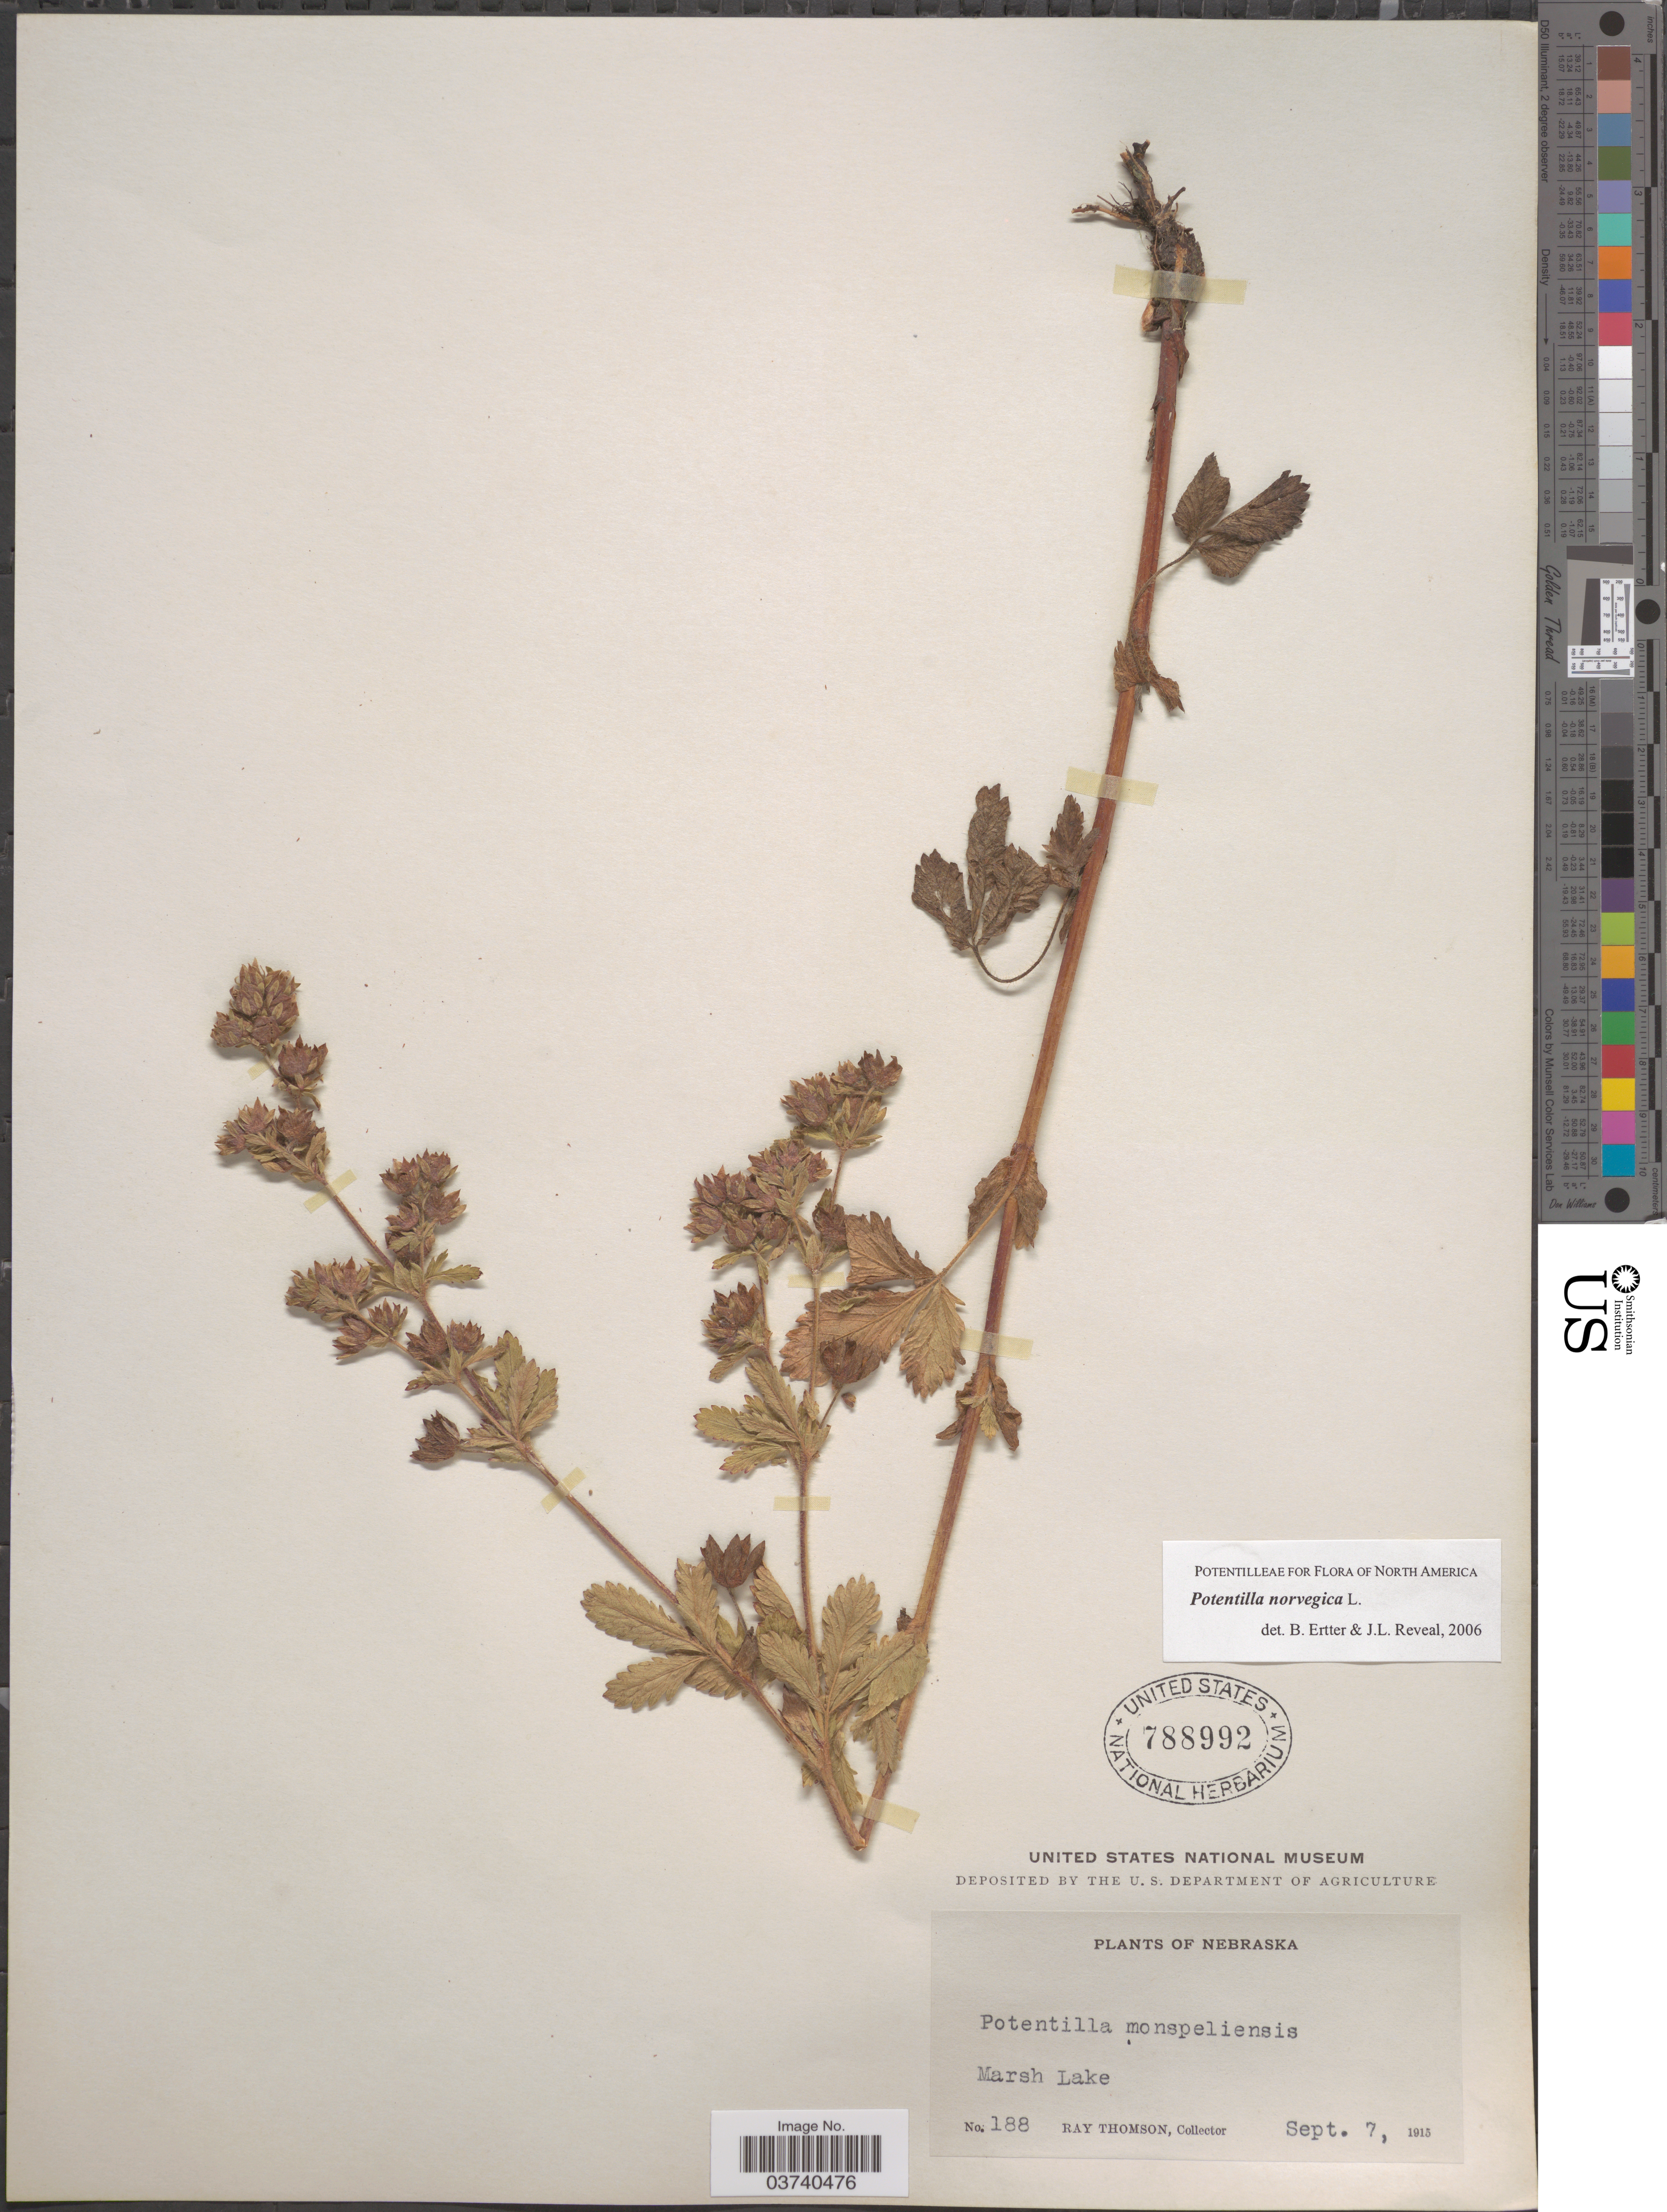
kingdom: Plantae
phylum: Tracheophyta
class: Magnoliopsida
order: Rosales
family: Rosaceae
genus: Potentilla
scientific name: Potentilla norvegica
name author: L.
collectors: R. Thomson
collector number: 188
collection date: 1915-09-07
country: United States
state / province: Nebraska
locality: Marsh Lake.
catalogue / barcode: US 788992